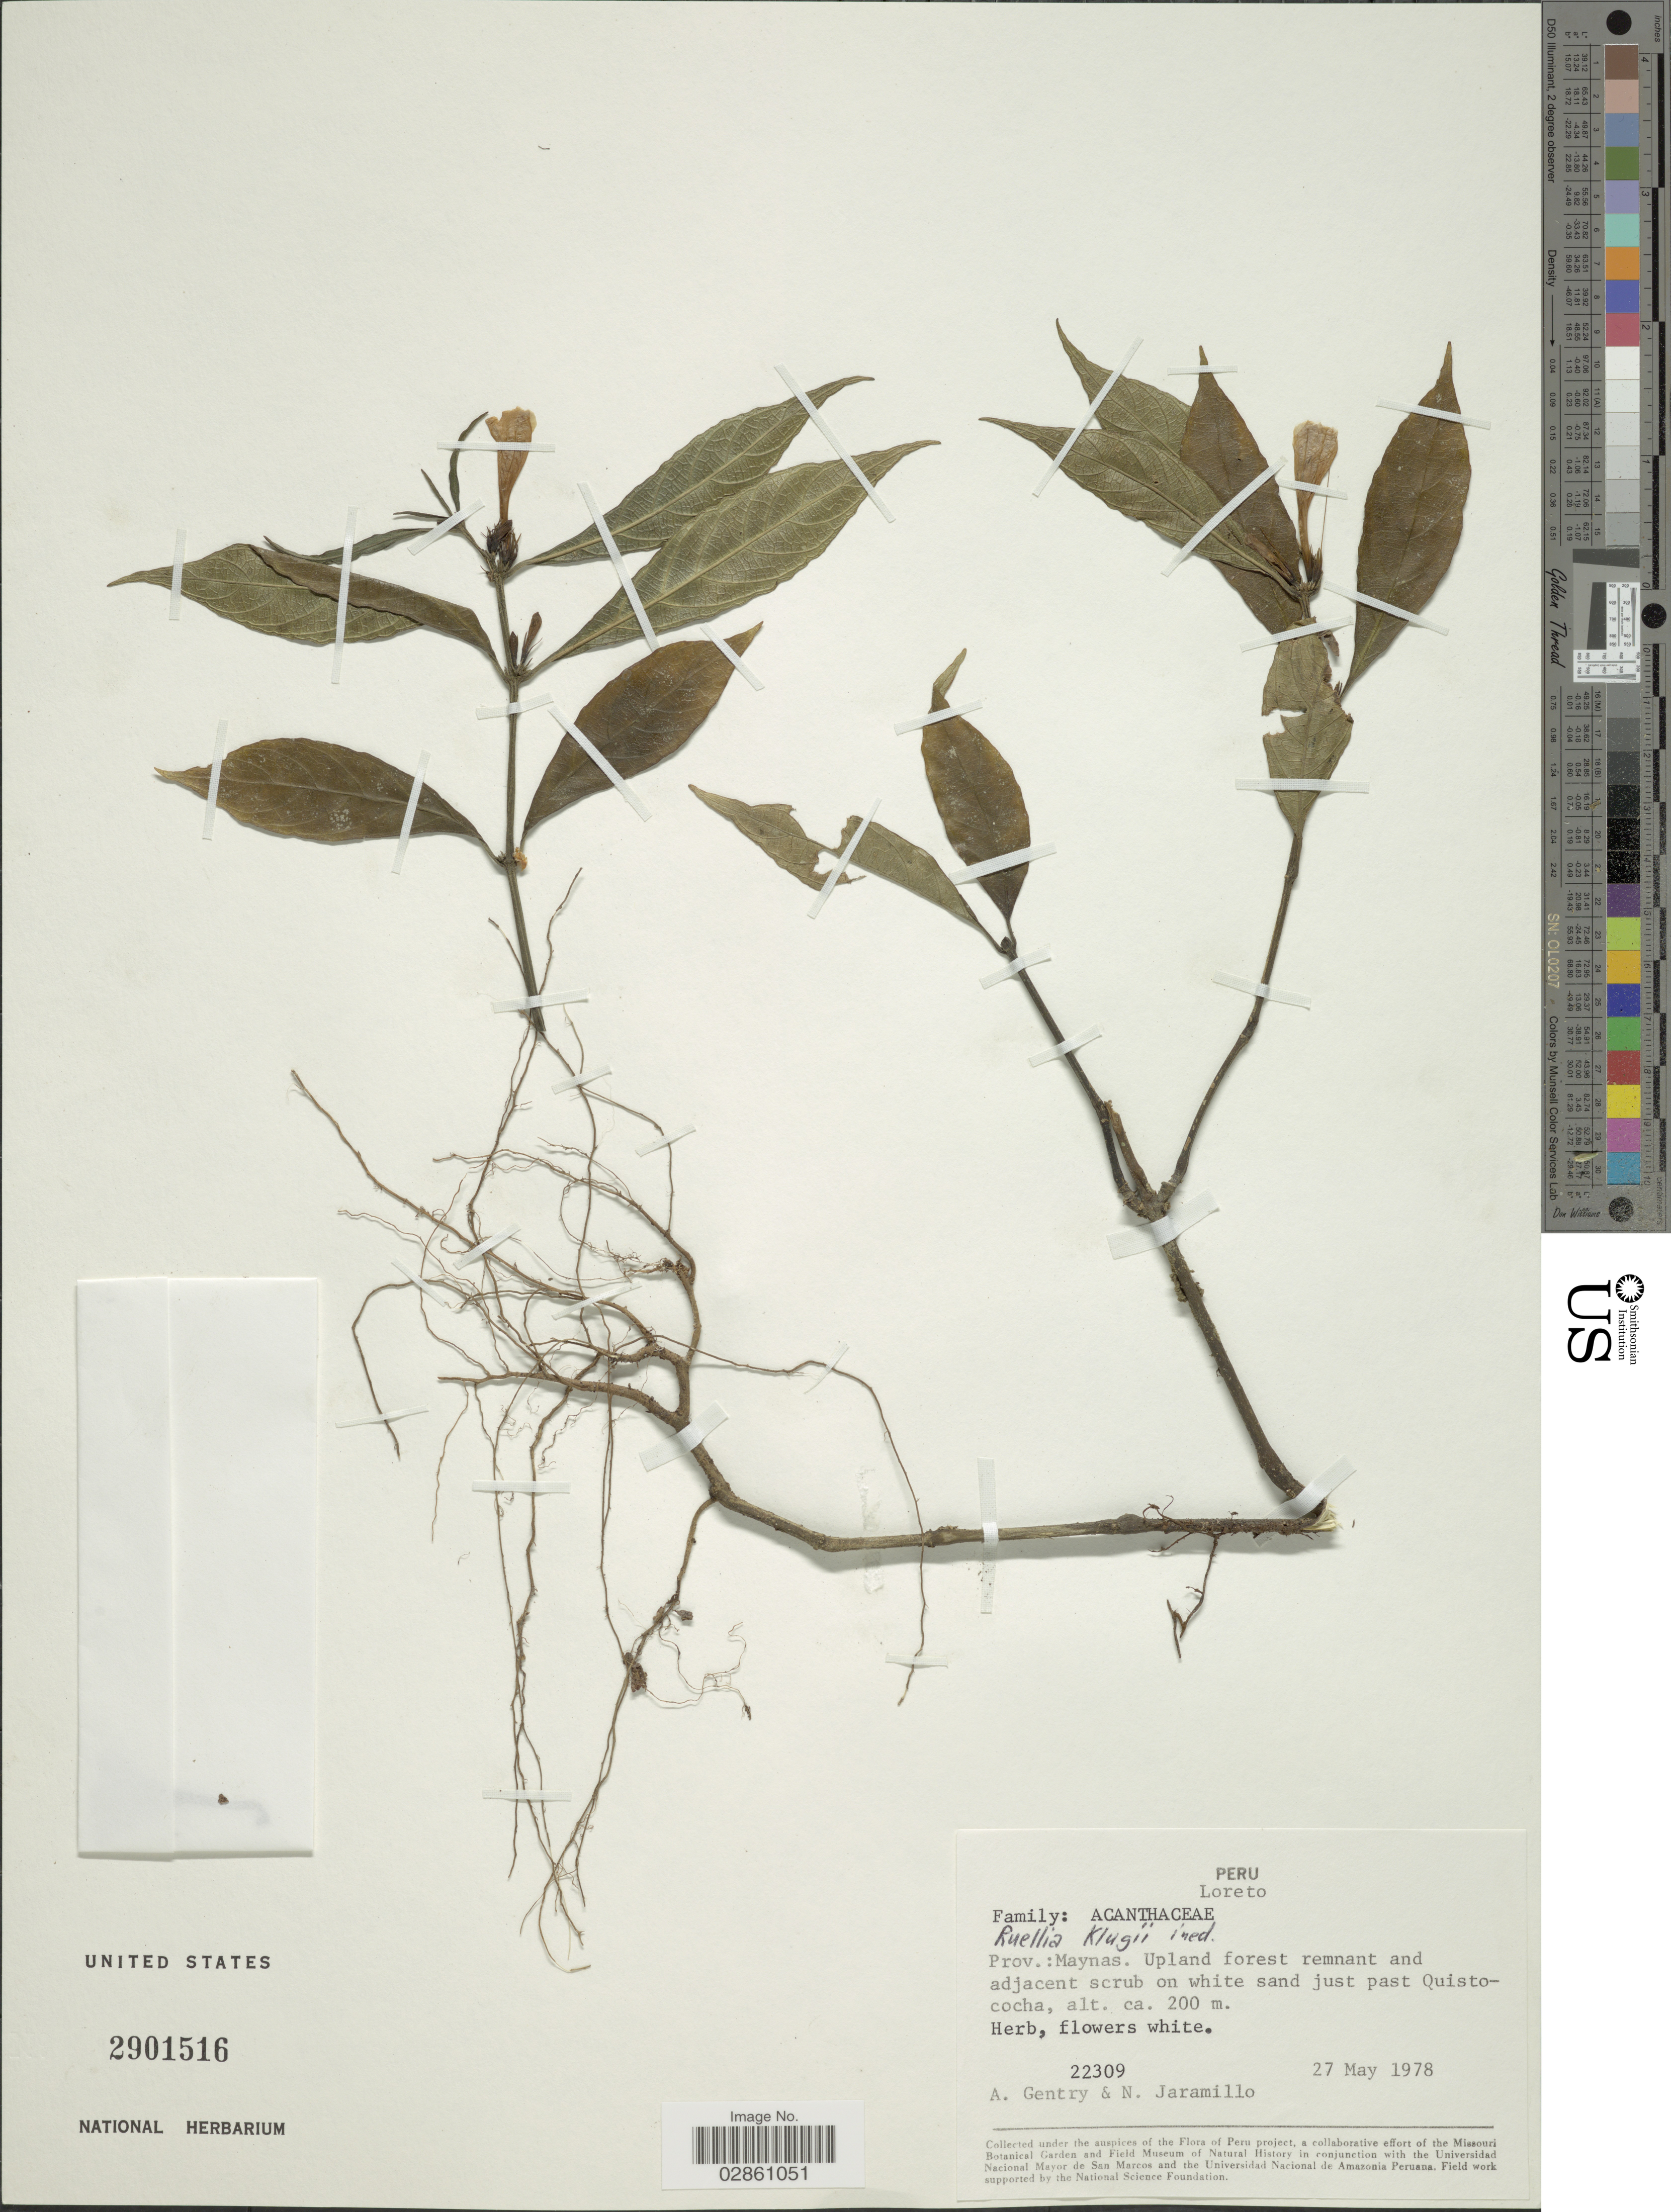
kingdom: Plantae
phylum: Tracheophyta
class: Magnoliopsida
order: Lamiales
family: Acanthaceae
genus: Ruellia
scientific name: Ruellia klugii Leonard sp. nov. ined.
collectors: A. H. Gentry & N. Jaramillo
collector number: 22309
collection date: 1978-05-27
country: Peru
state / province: Loreto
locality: Prov.: Maynas. Just past Quistococha.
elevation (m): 200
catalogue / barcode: US 2901516